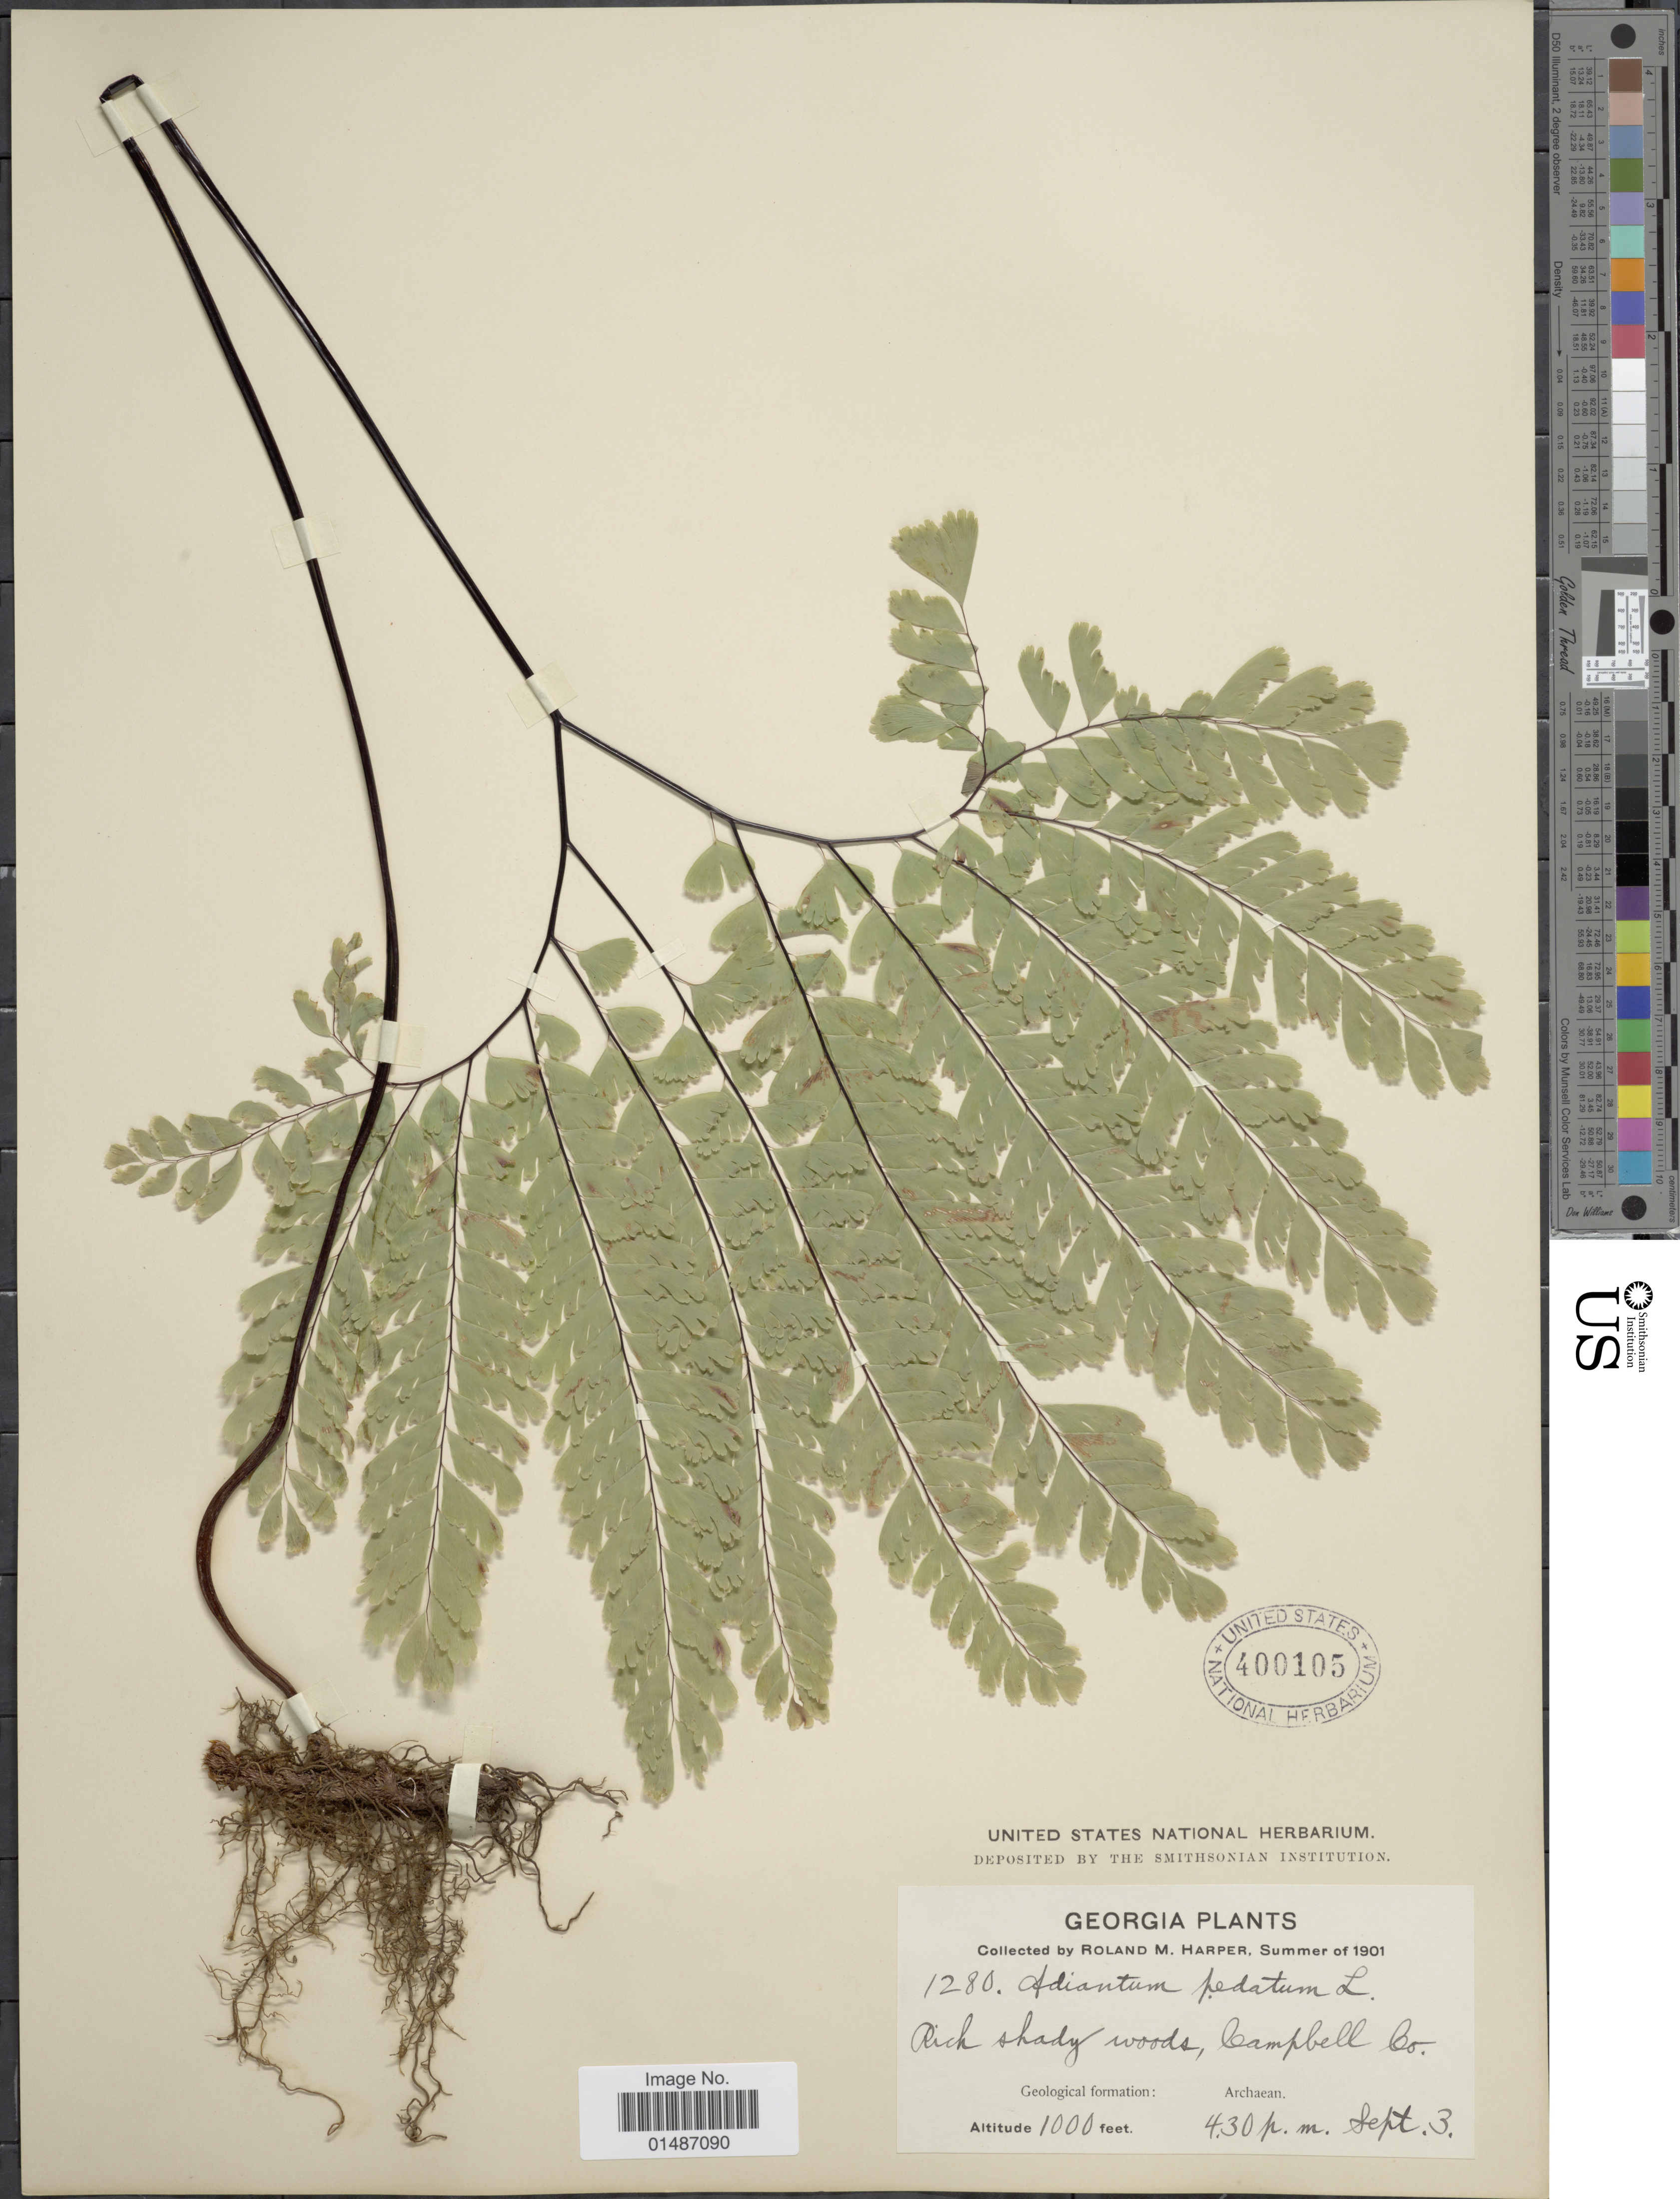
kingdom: Plantae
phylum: Tracheophyta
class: Polypodiopsida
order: Polypodiales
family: Pteridaceae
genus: Adiantum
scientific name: Adiantum pedatum var. pedatum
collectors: R. M. Harper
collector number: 1280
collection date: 1901-09-03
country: United States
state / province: Georgia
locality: Rich shady woods, Campbell Co. Geological formatin: Archaean.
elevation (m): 305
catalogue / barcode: US 400105